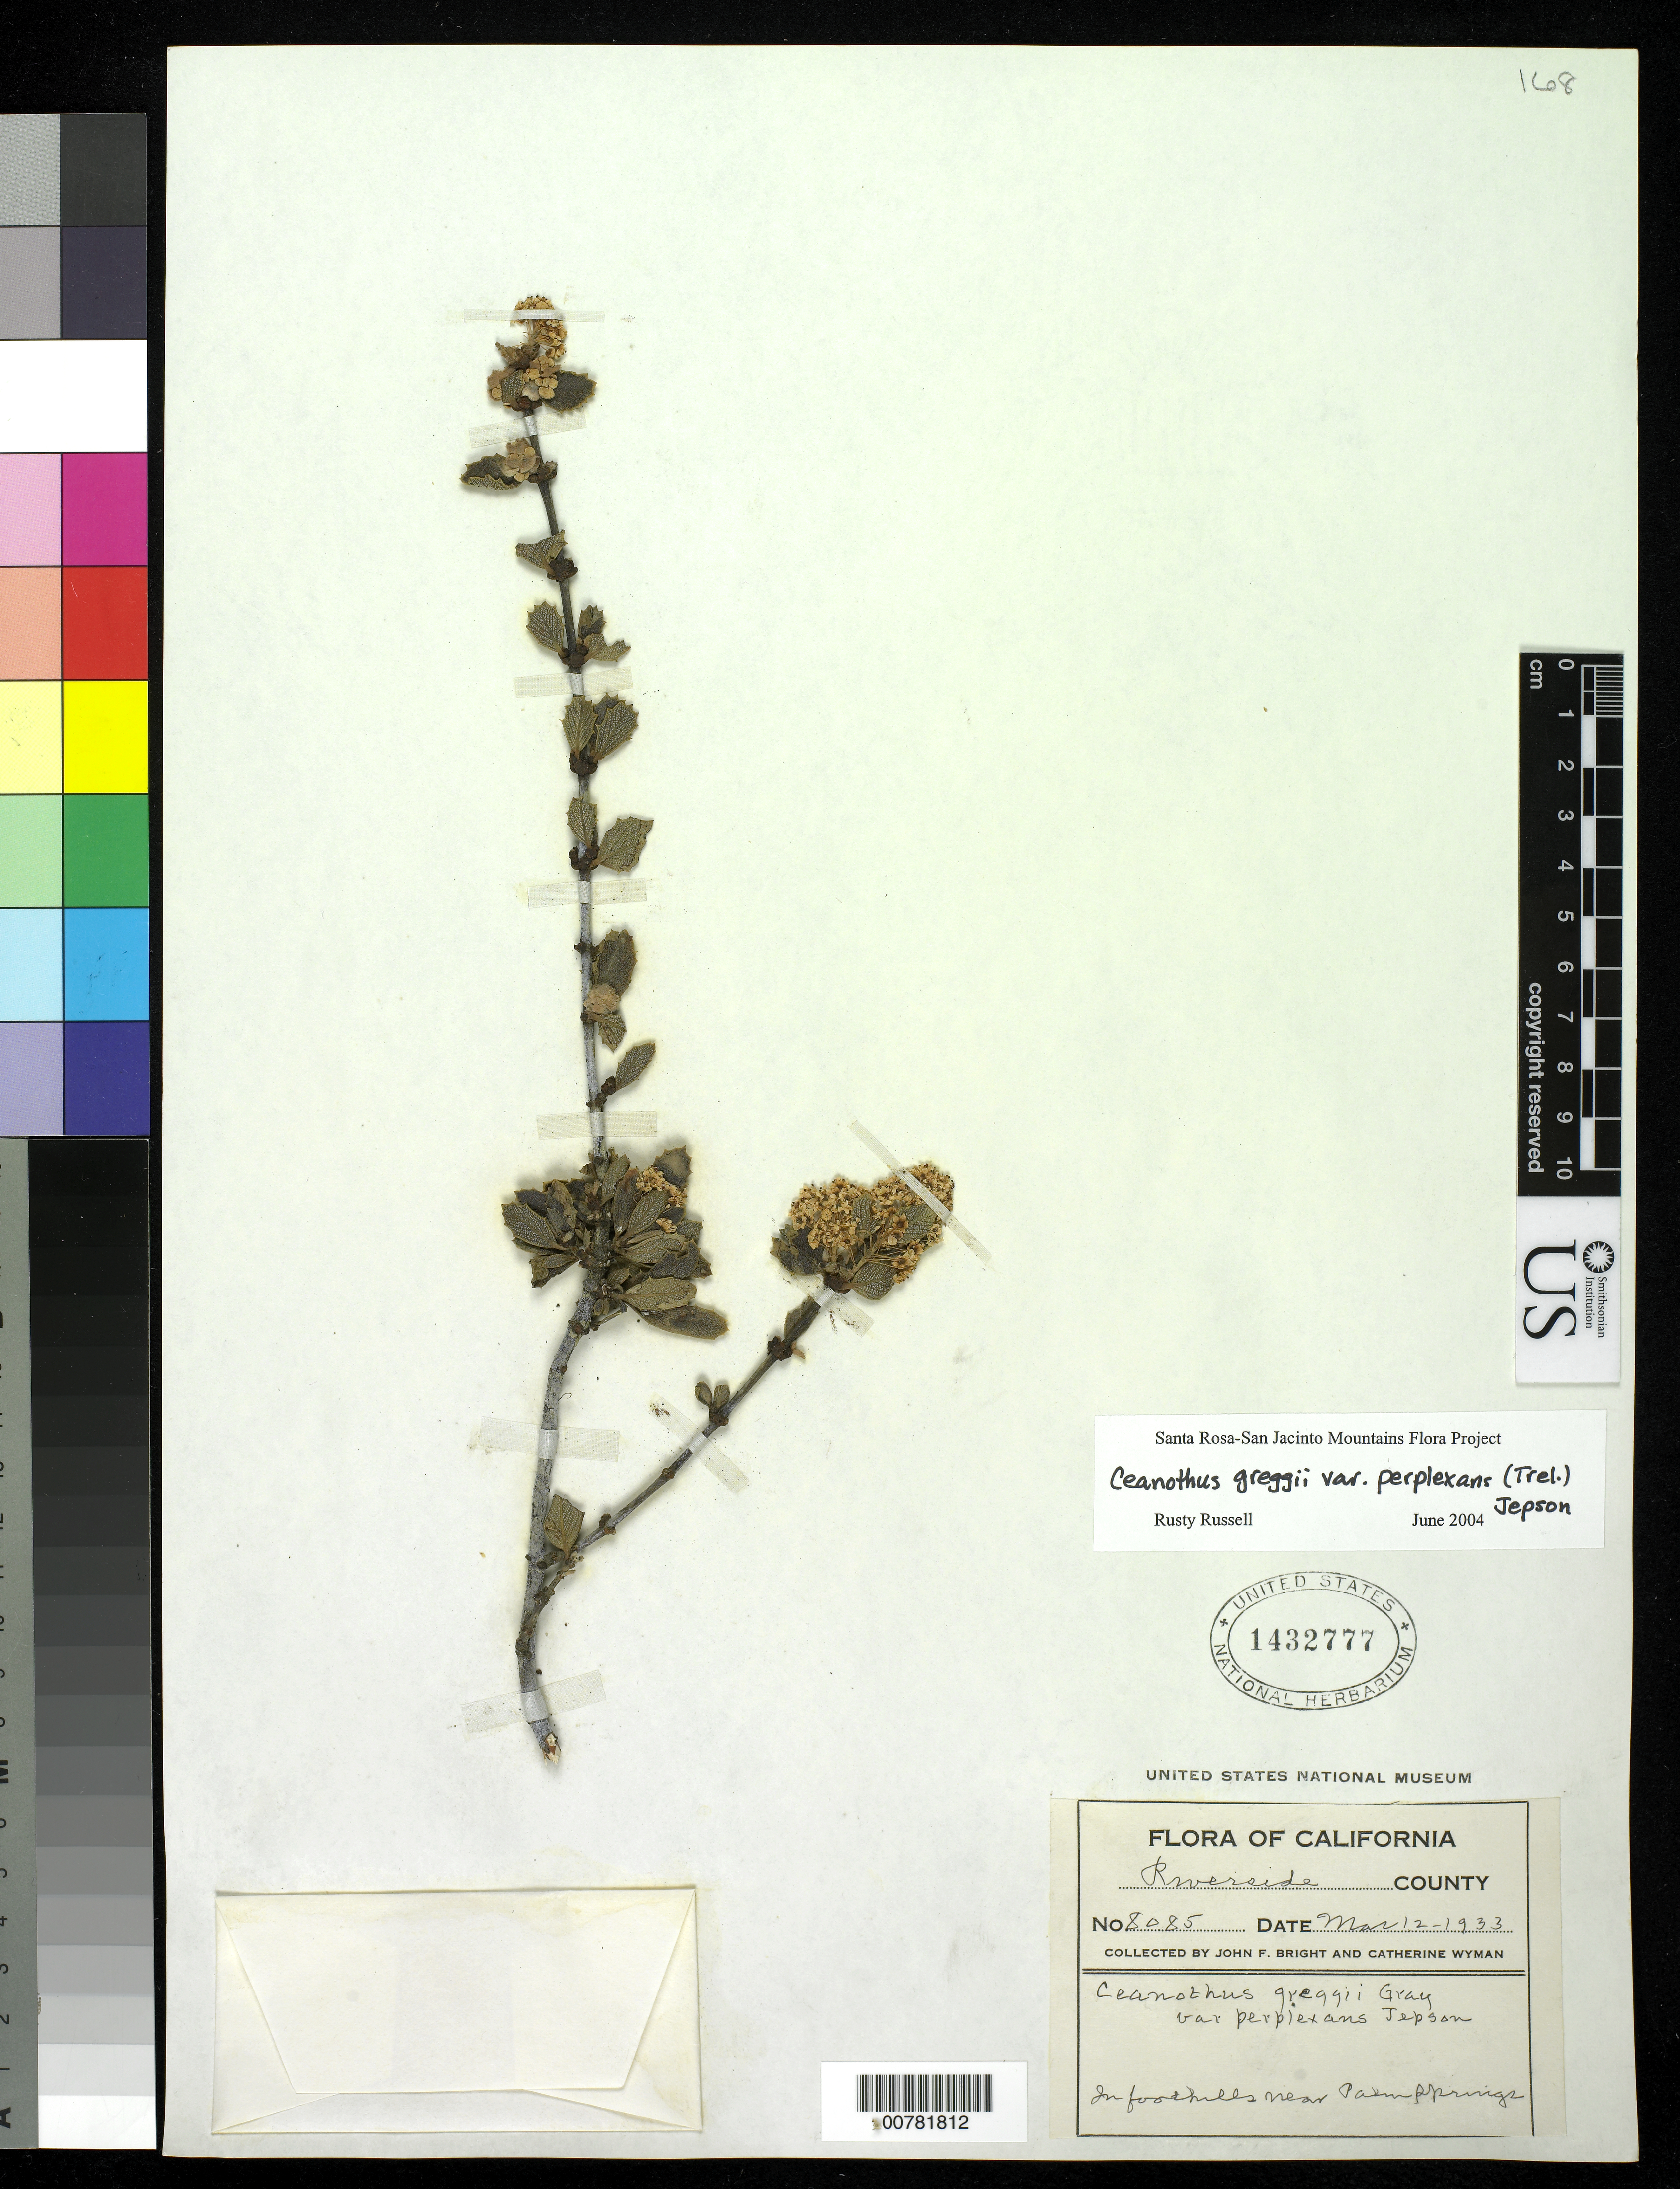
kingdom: Plantae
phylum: Tracheophyta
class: Magnoliopsida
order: Rosales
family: Rhamnaceae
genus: Ceanothus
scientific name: Ceanothus greggii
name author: A. Gray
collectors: J. Bright & C. Wyman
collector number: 8085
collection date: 1933-03-12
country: United States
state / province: California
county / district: Riverside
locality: In foothills near Palm Springs. Riverside County.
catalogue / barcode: US 1432777